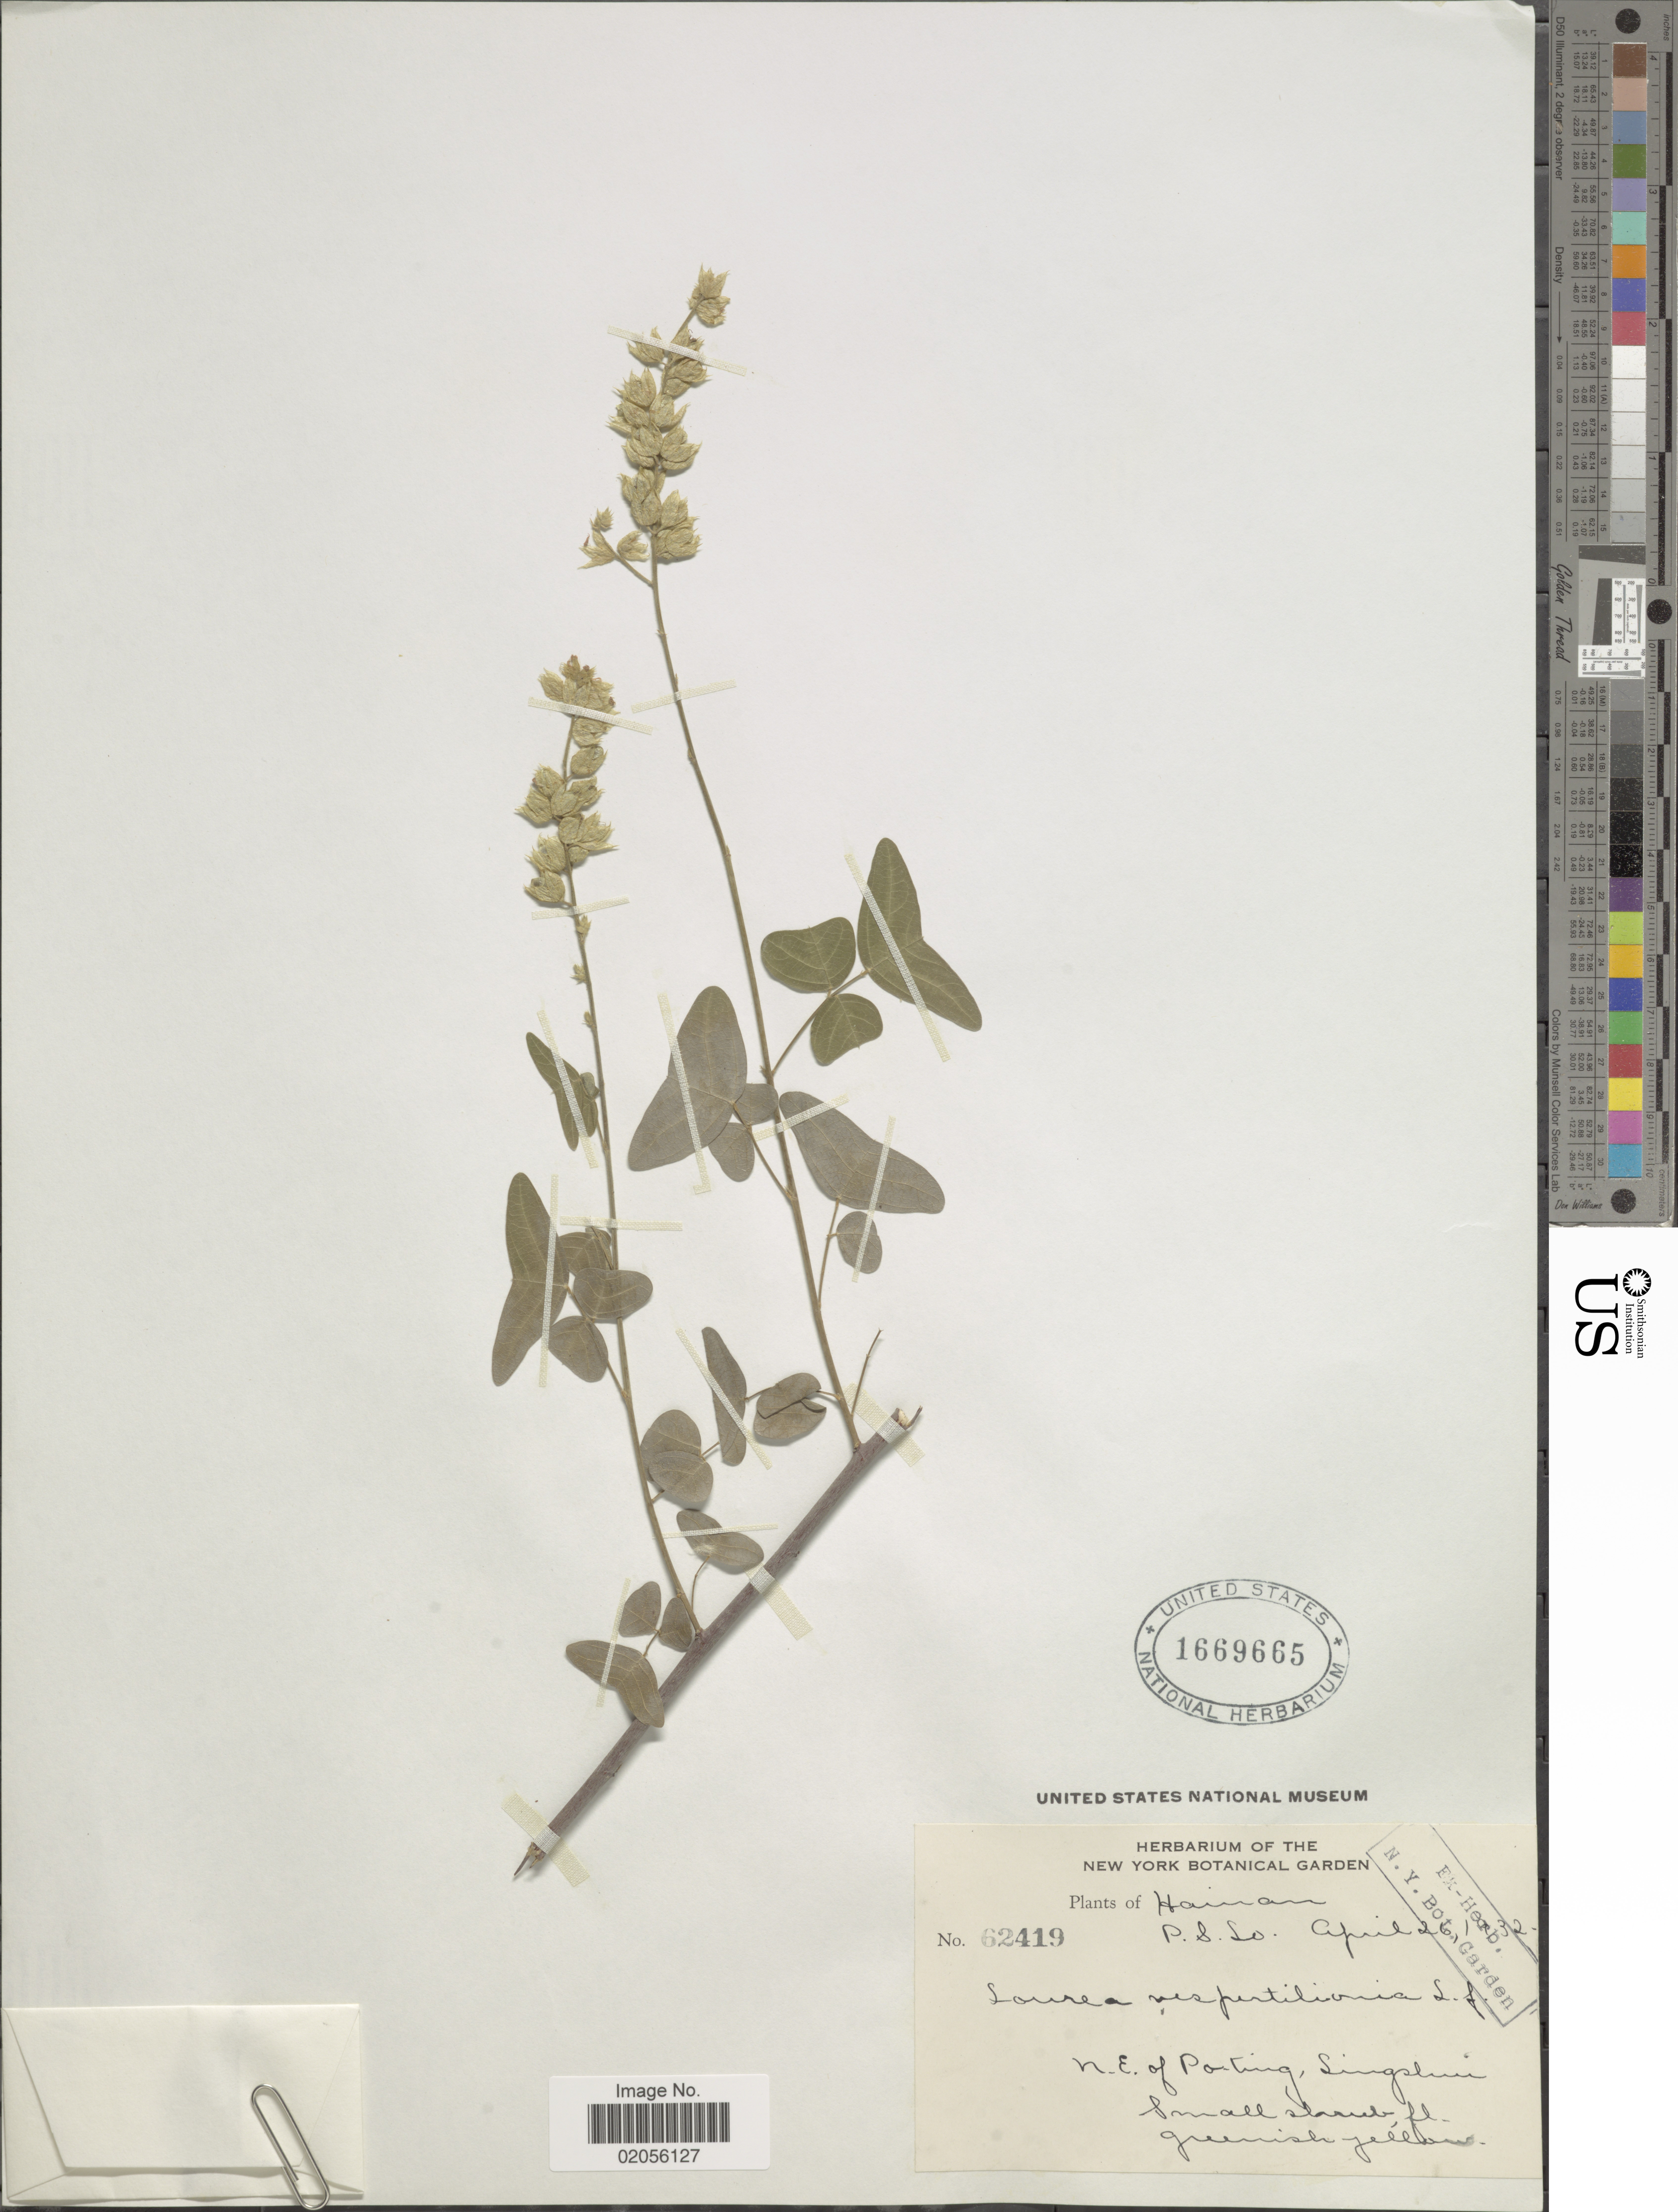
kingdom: Plantae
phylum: Tracheophyta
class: Magnoliopsida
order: Fabales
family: Fabaceae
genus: Lourea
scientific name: Lourea vespertilionis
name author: (L. f.) Desv.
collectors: P. Lo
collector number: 62419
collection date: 1932-04-26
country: China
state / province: Hainan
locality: N. E. of Porting, Singshun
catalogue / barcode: US 1669665